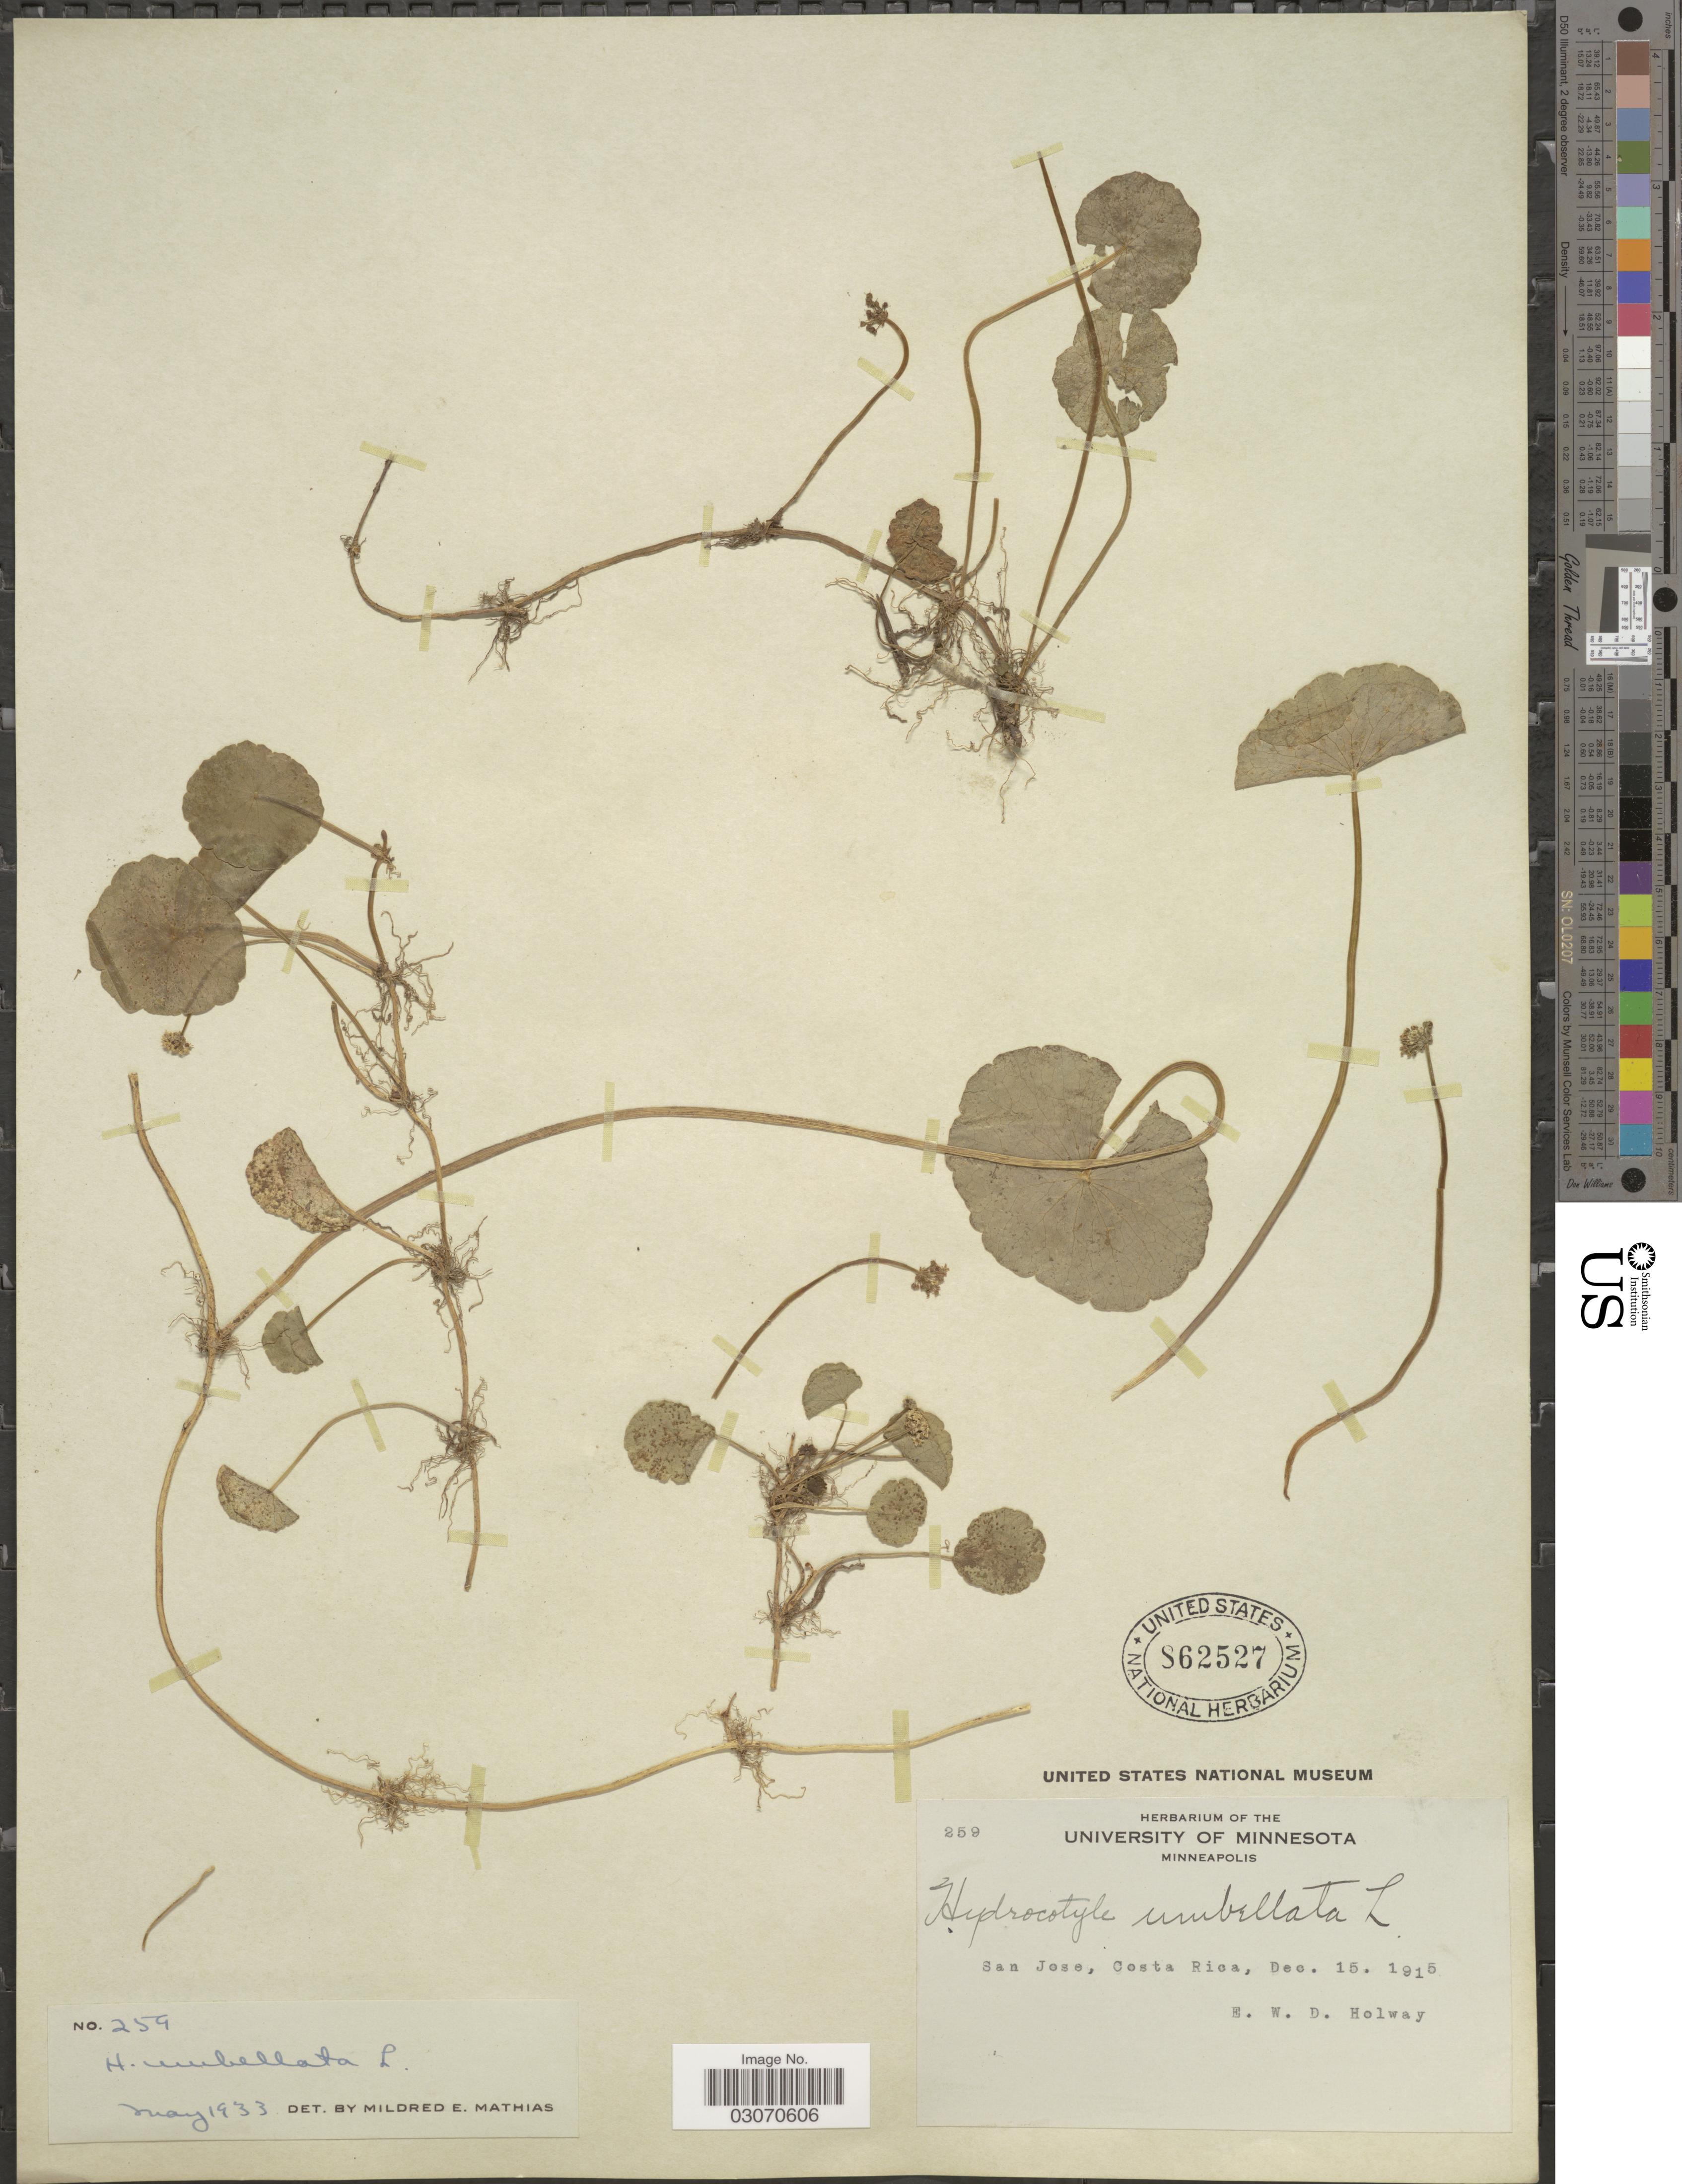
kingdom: Plantae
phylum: Tracheophyta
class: Magnoliopsida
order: Apiales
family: Araliaceae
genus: Hydrocotyle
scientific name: Hydrocotyle umbellata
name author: L.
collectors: E. W. D. Holway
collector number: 259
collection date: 1915-12-15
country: Costa Rica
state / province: San José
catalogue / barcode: US 862527